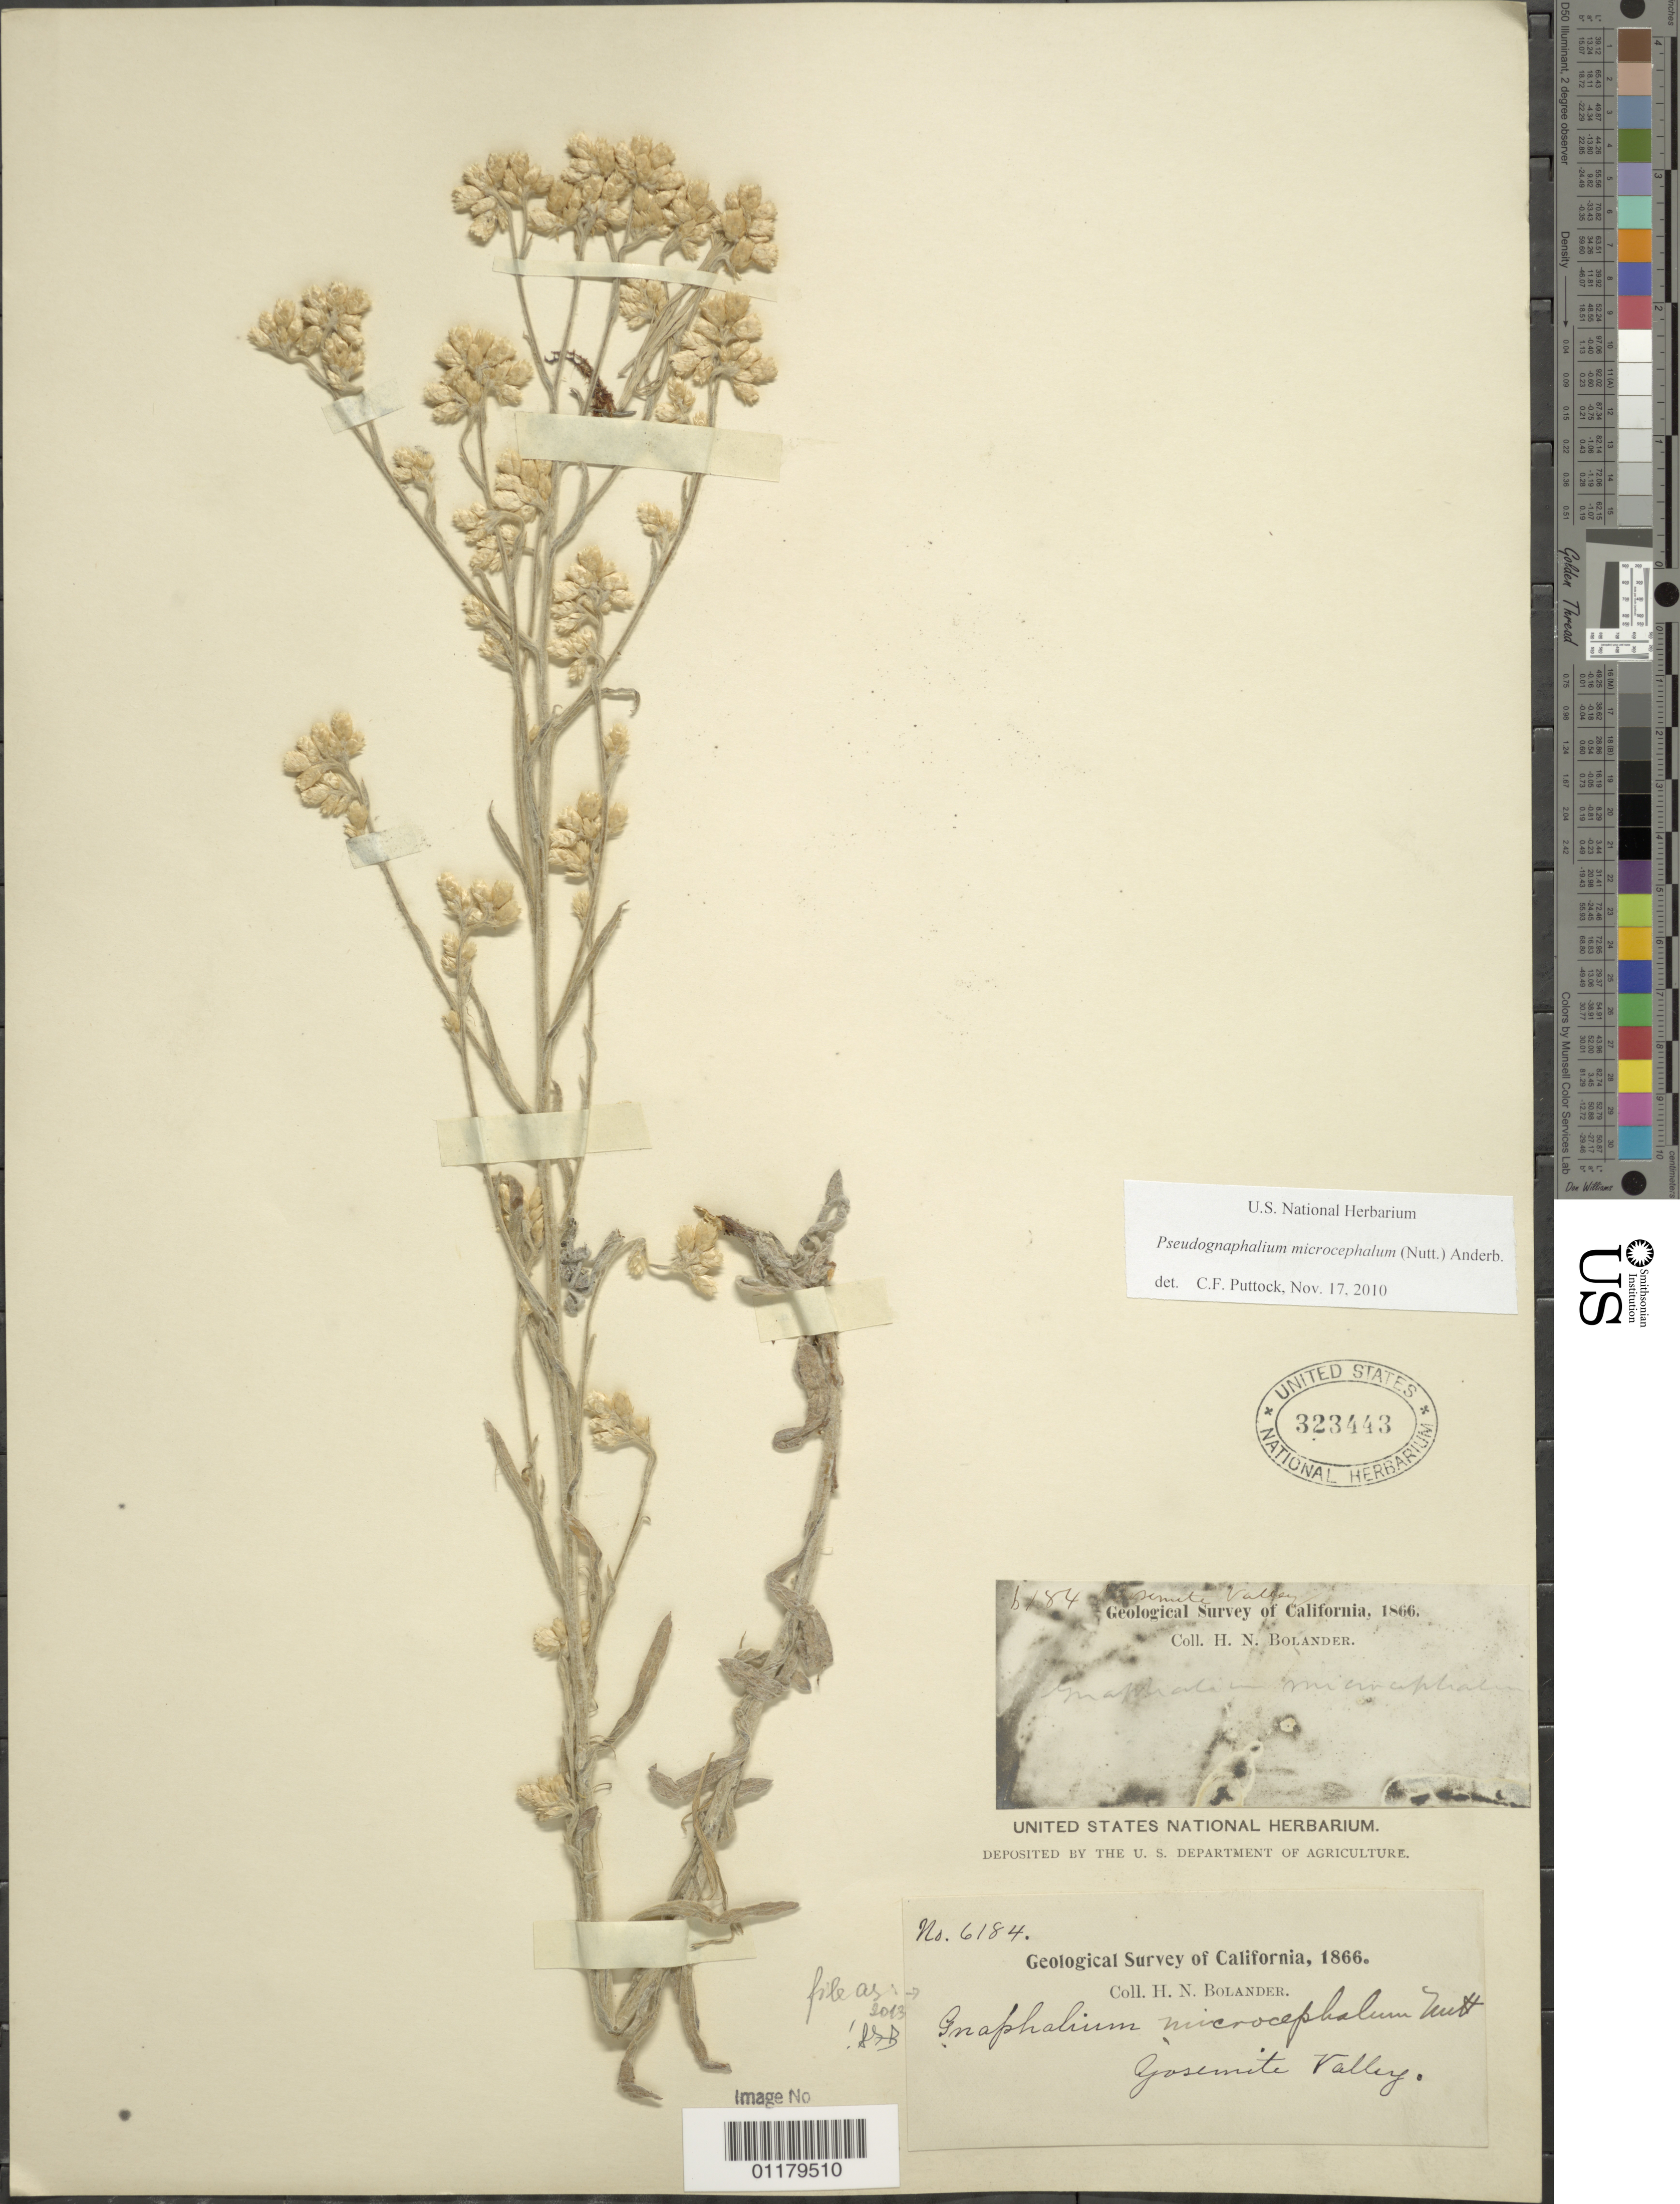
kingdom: Plantae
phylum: Tracheophyta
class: Magnoliopsida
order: Asterales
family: Asteraceae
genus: Pseudognaphalium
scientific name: Pseudognaphalium microcephalum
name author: (Nutt.) Anderb.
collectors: H. Bolander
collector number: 6184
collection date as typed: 1866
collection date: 1866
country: United States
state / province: California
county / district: Mariposa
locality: Yosemite valley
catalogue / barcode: US 323443